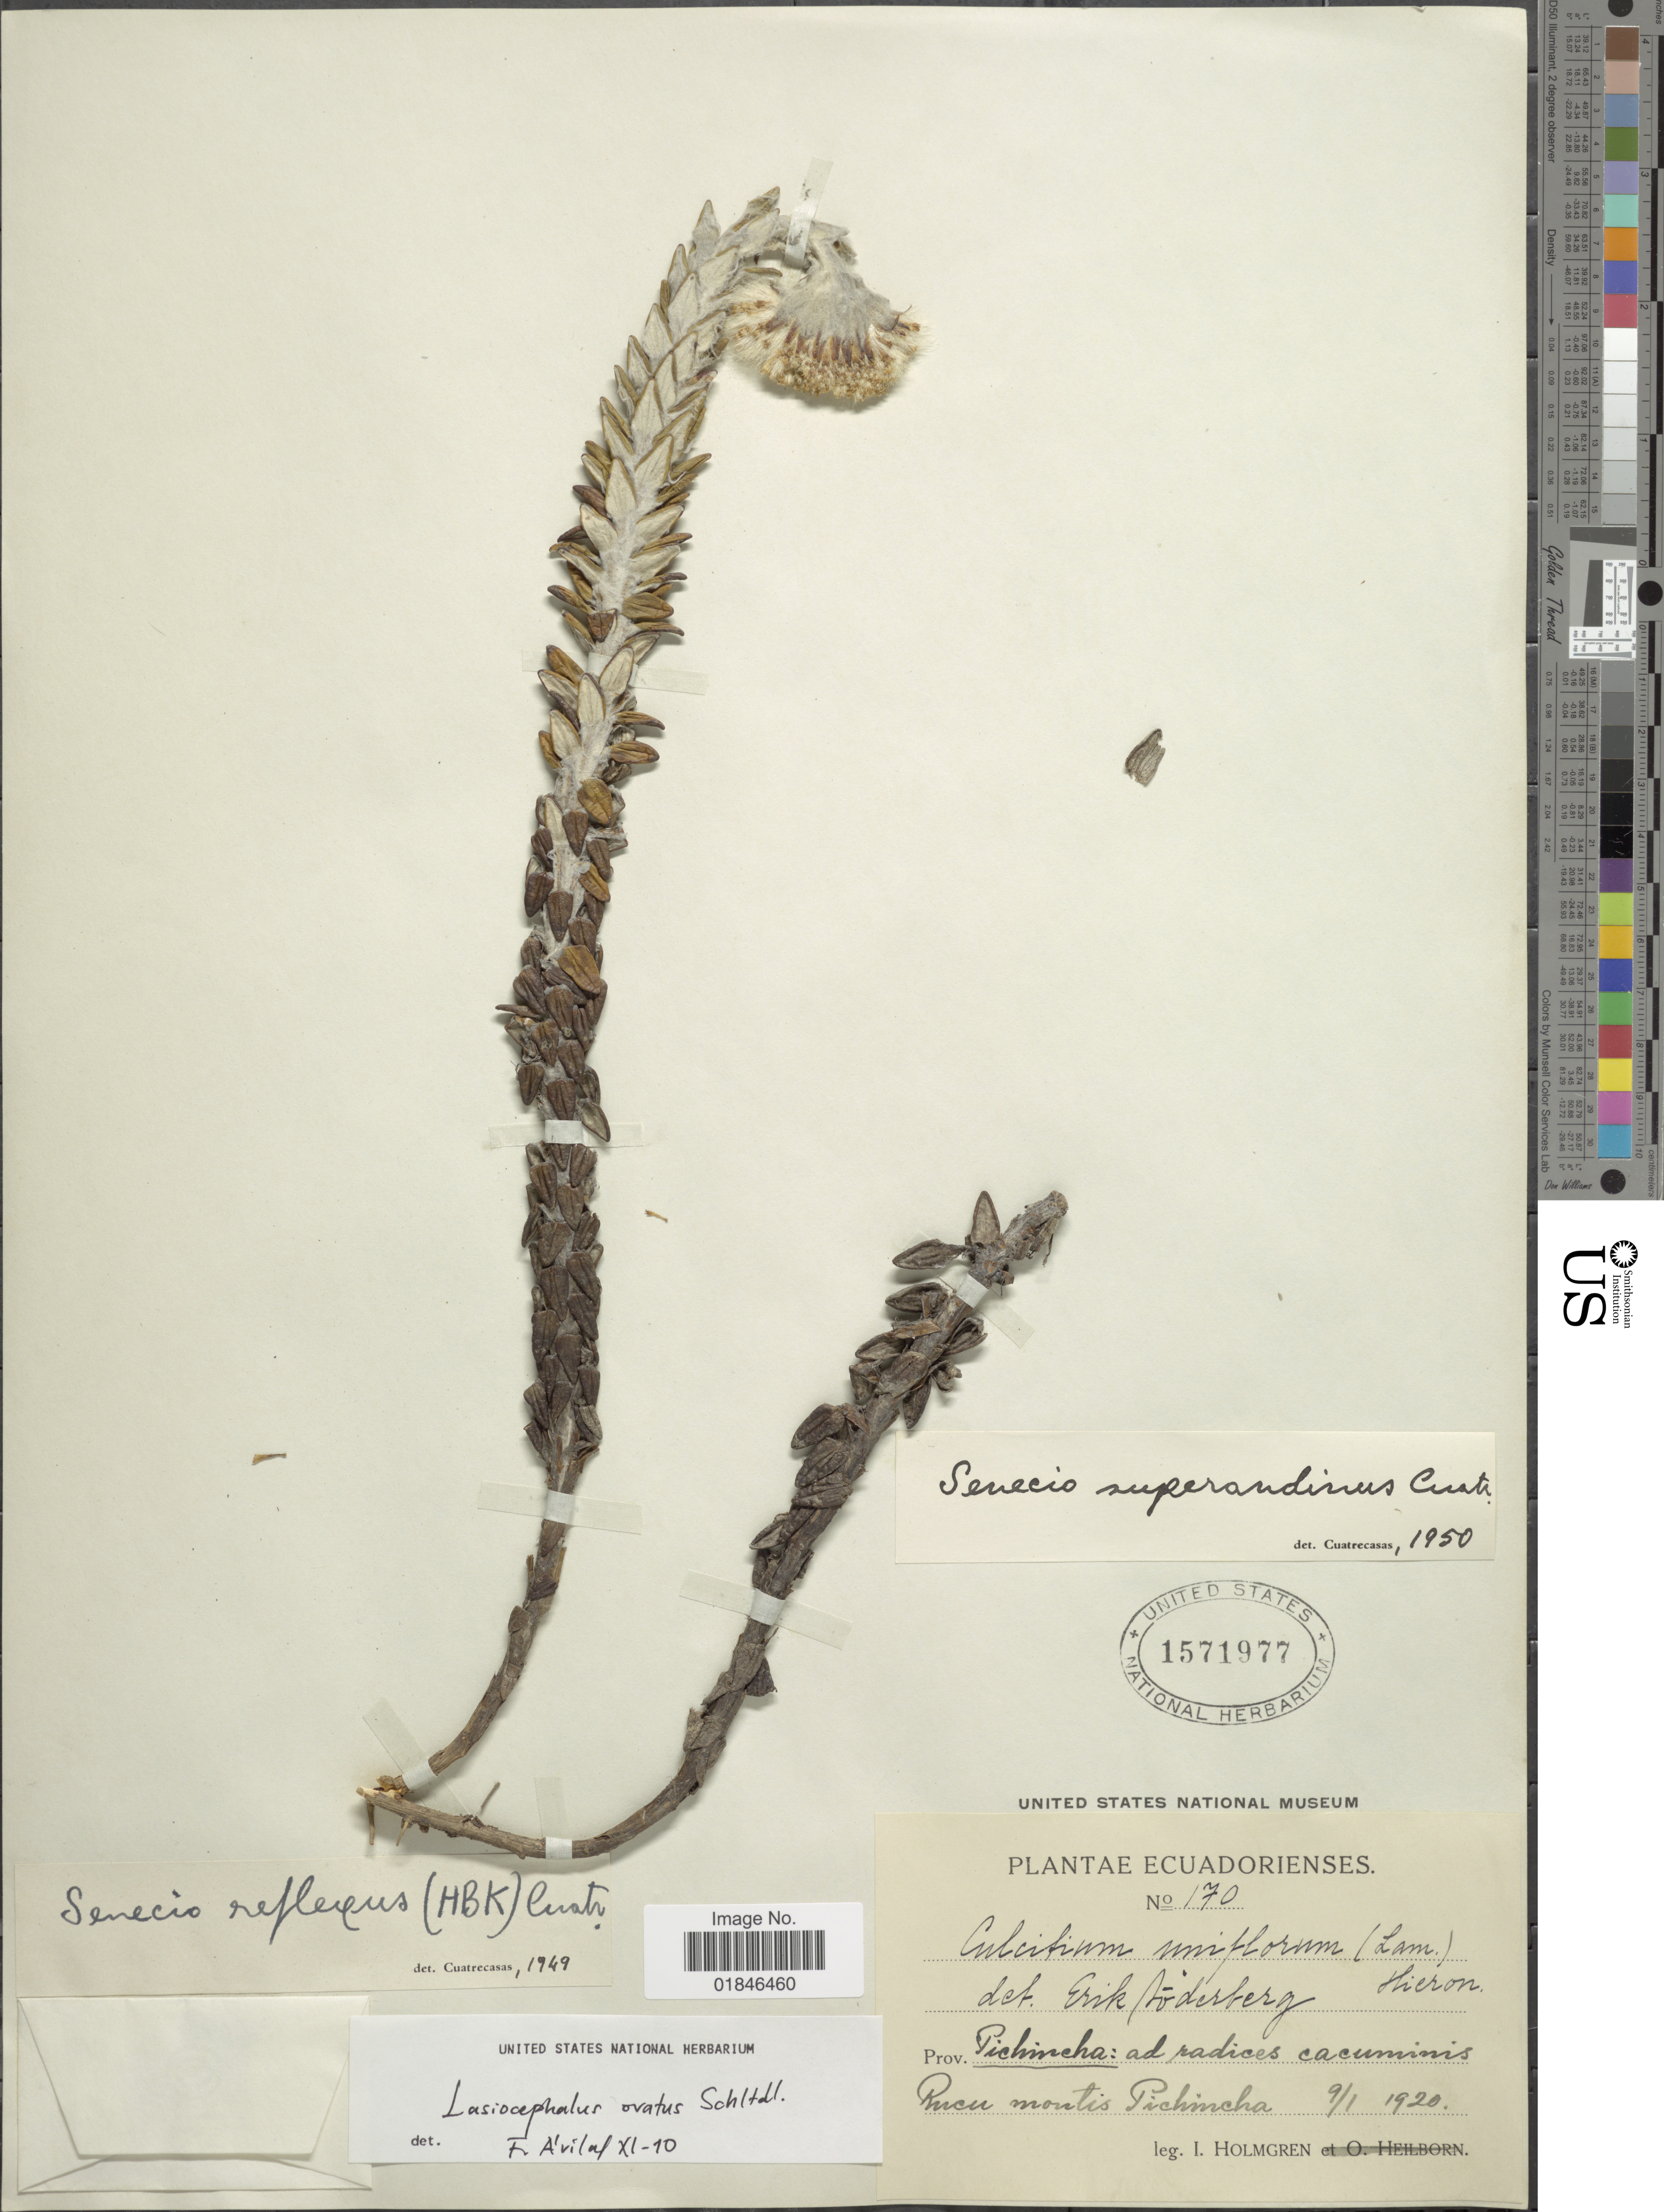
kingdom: Plantae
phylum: Tracheophyta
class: Magnoliopsida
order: Asterales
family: Asteraceae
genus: Senecio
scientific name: Senecio superandinus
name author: Cuatrec.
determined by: Salomon, Luciana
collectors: I. Holmgren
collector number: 170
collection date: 1920-01-09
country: Ecuador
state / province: Pichincha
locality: Prov. Pichincha: ad radices cacuminis Rucu montis Pichincha.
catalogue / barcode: US 1571977